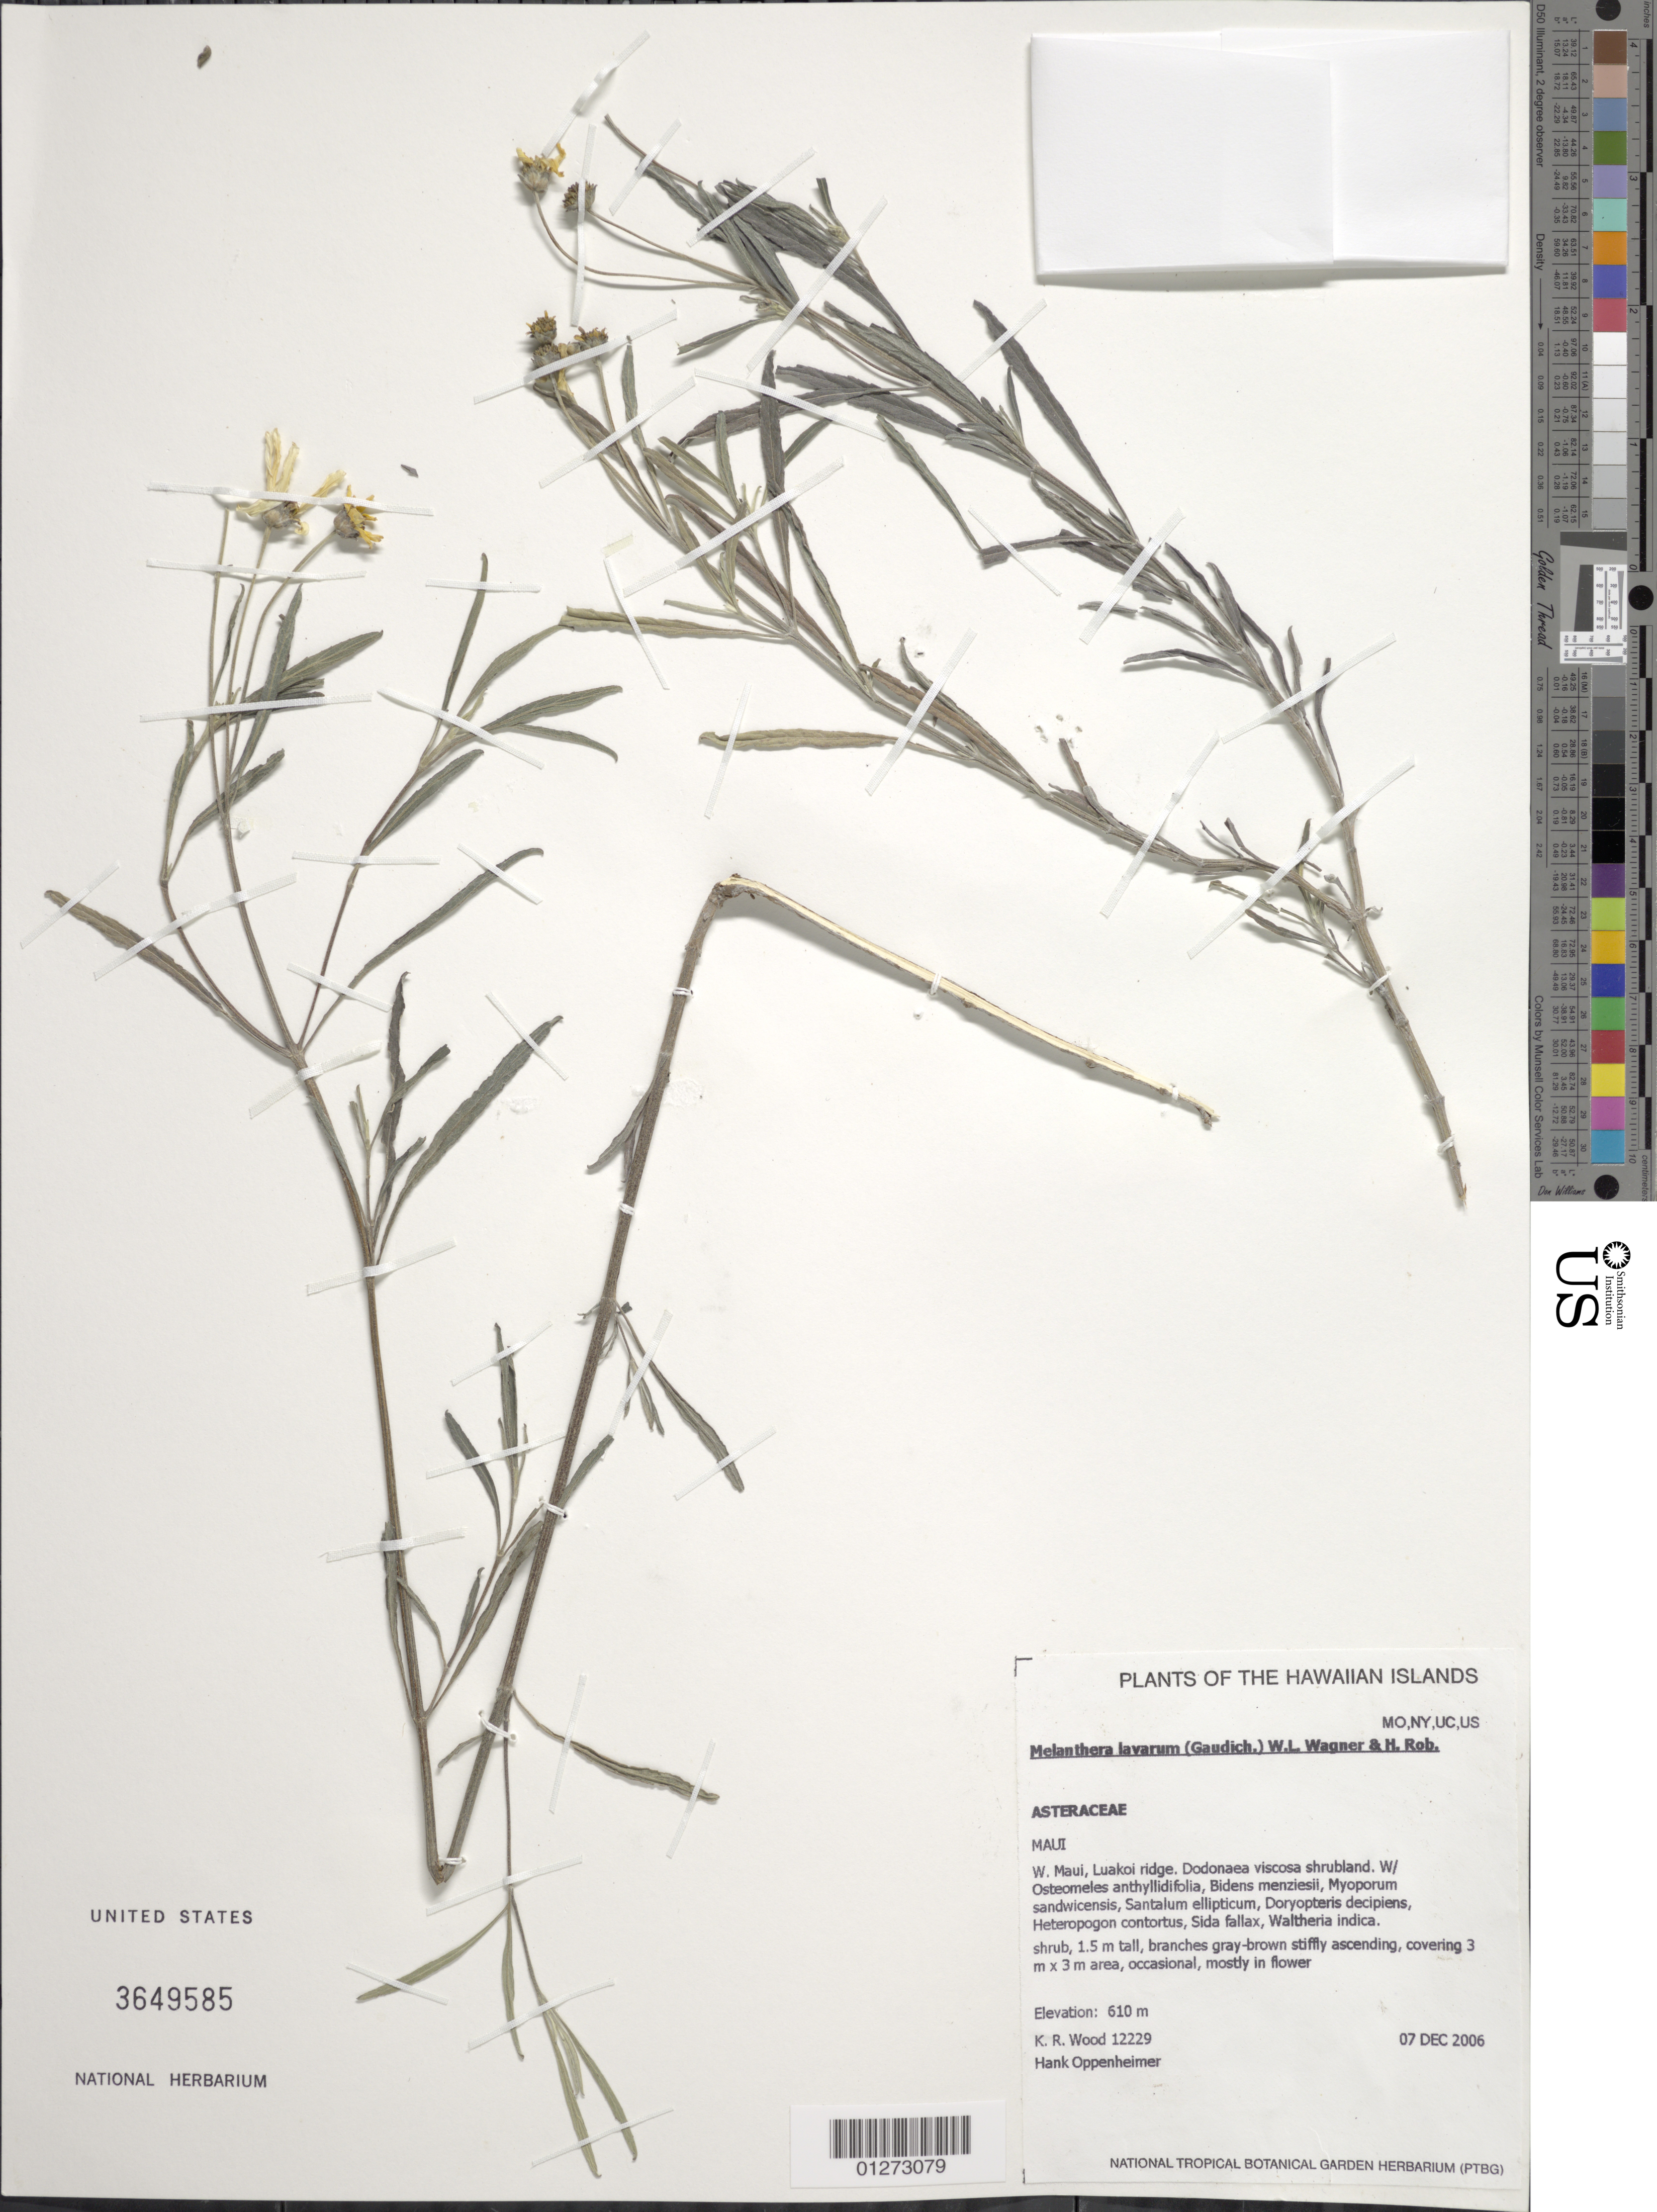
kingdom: Plantae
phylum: Tracheophyta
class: Magnoliopsida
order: Asterales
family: Asteraceae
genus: Wollastonia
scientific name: Wollastonia lavarum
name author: (Gaudich.) Orchard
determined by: Wagner, W. L., (BOT), Smithsonian Institution - National Museum of Natural History (UNITED STATES)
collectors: K. R. Wood & H. L. Oppenheimer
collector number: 12229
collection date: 2006-12-07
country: United States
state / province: Hawaii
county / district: Maui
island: Maui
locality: W. Maui, Luakoi Ridge.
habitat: Shrubland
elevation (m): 610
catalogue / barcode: US 3649585